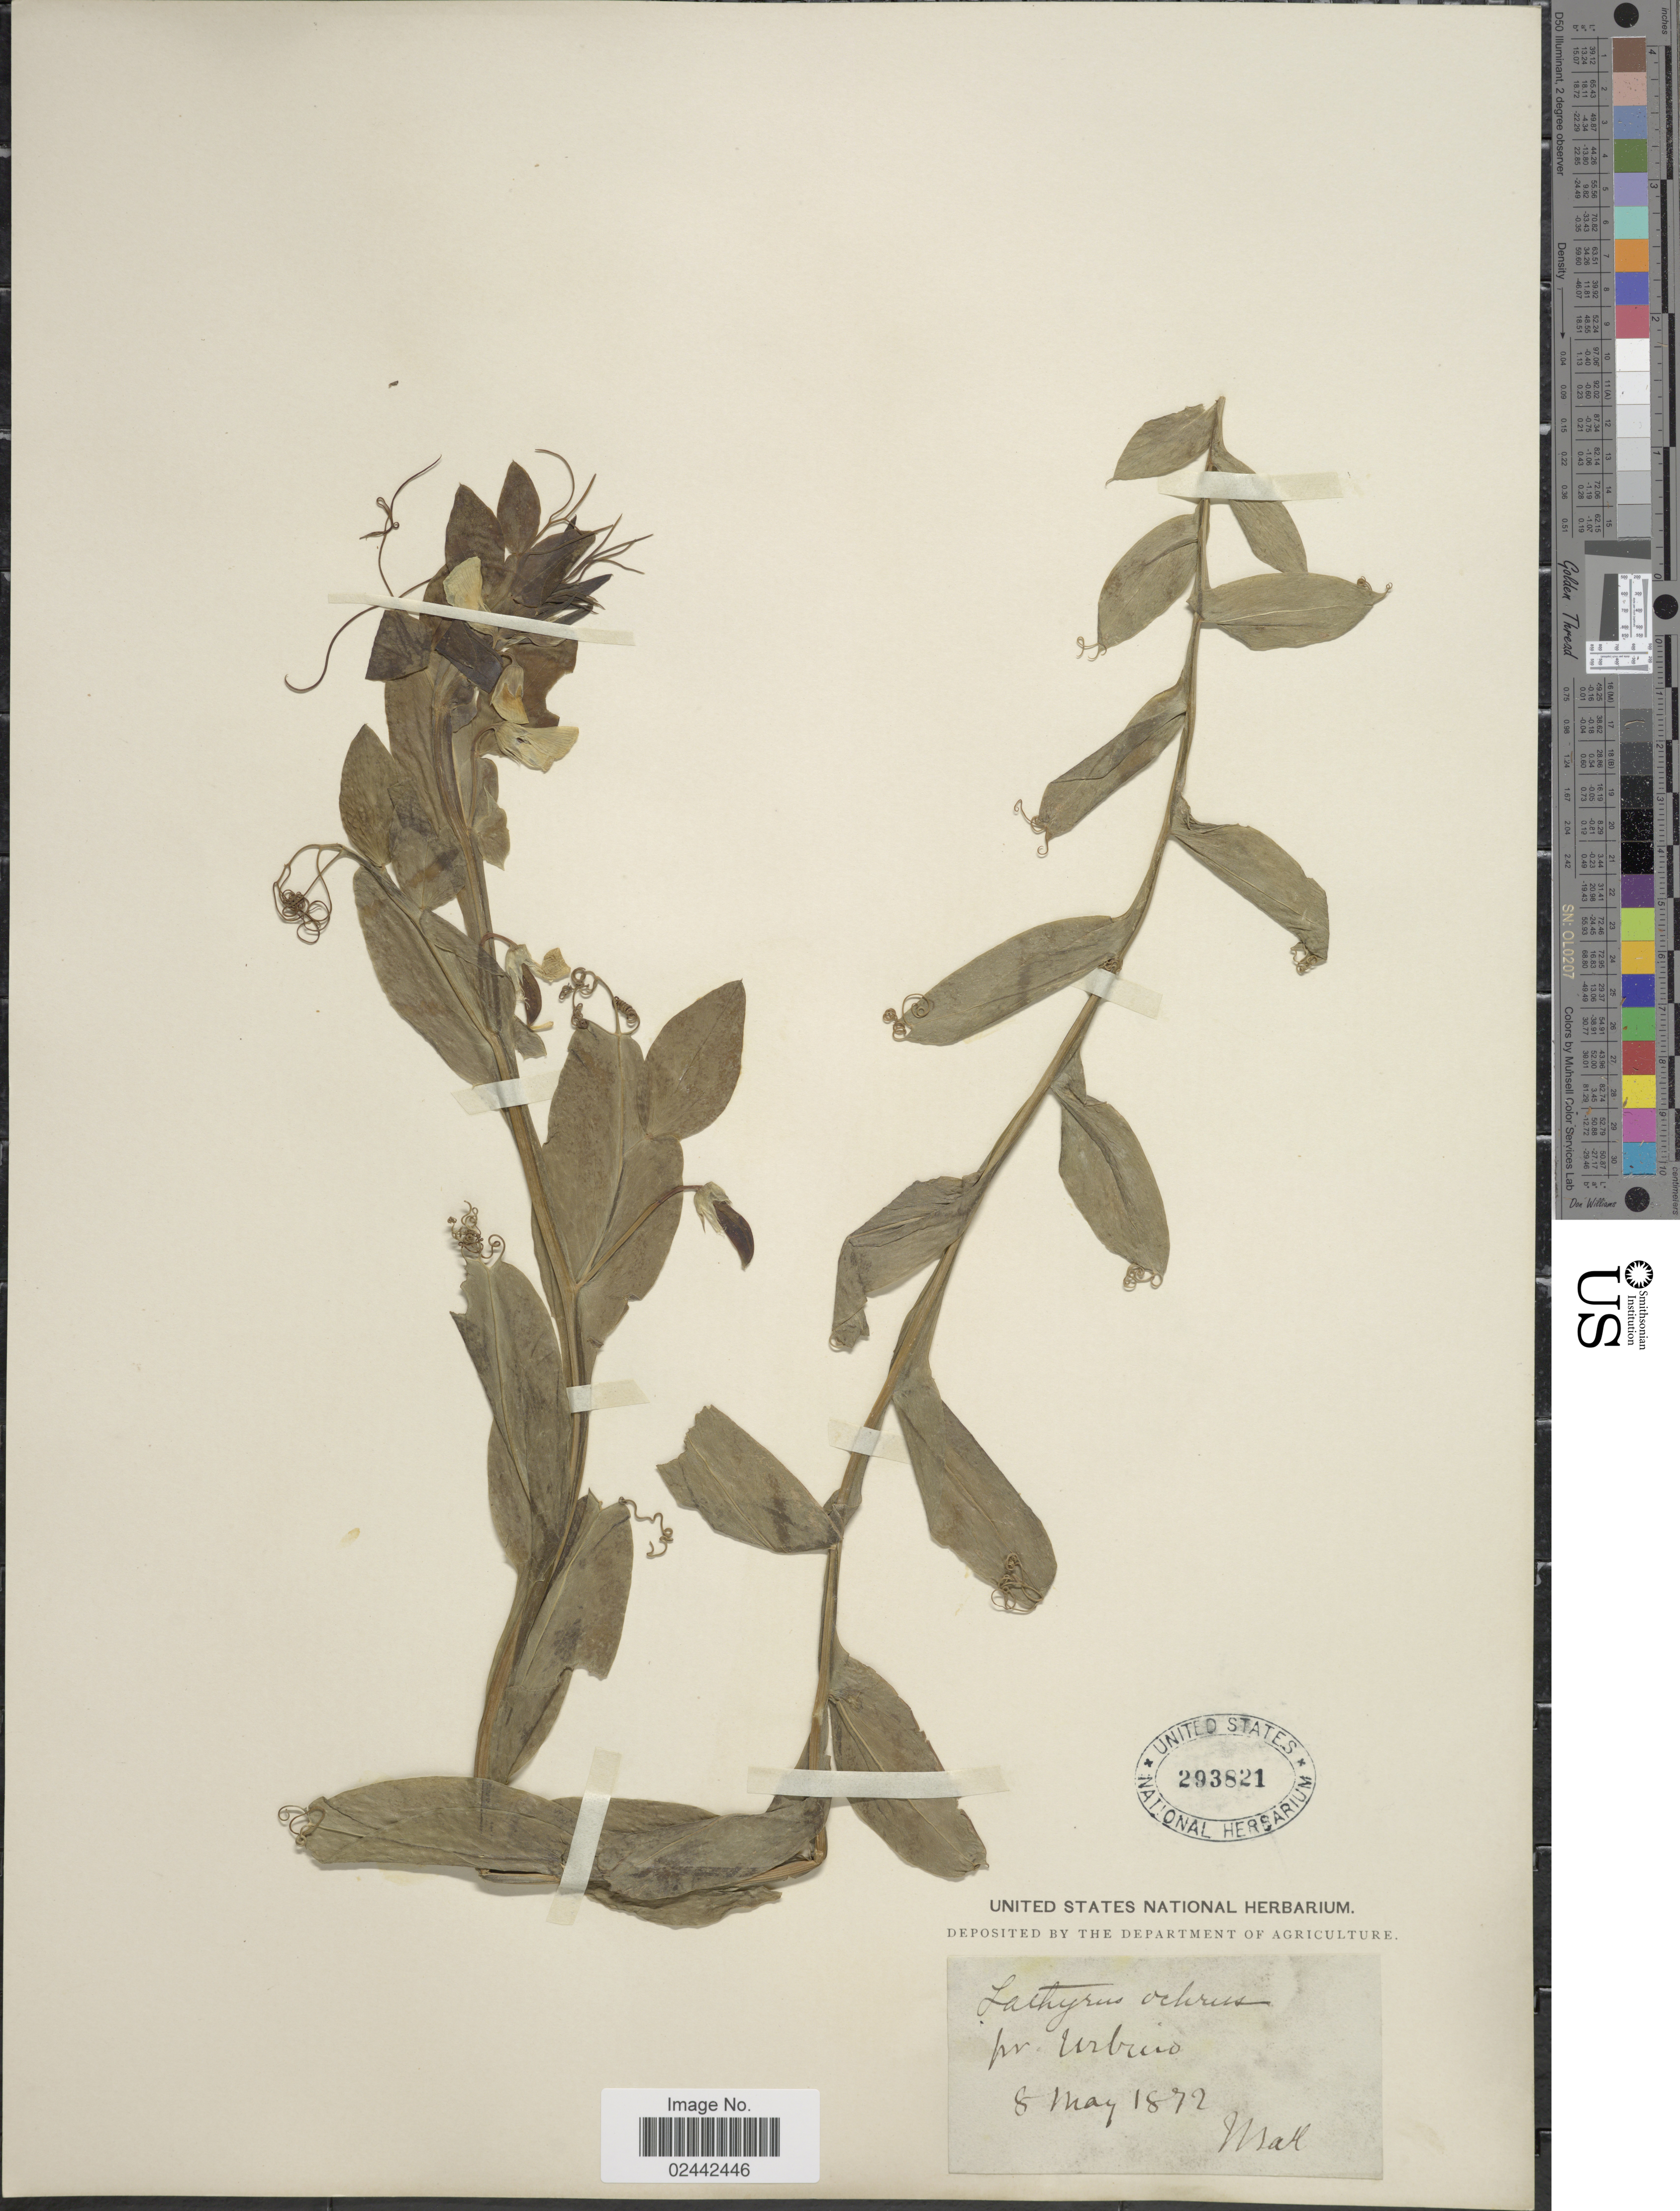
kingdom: Plantae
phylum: Tracheophyta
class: Magnoliopsida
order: Fabales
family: Fabaceae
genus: Lathyrus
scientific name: Lathyrus ochrus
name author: (L.) DC.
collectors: J. Ball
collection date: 1872-05-08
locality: Pr. Urbruio [interpreted]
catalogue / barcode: US 293821